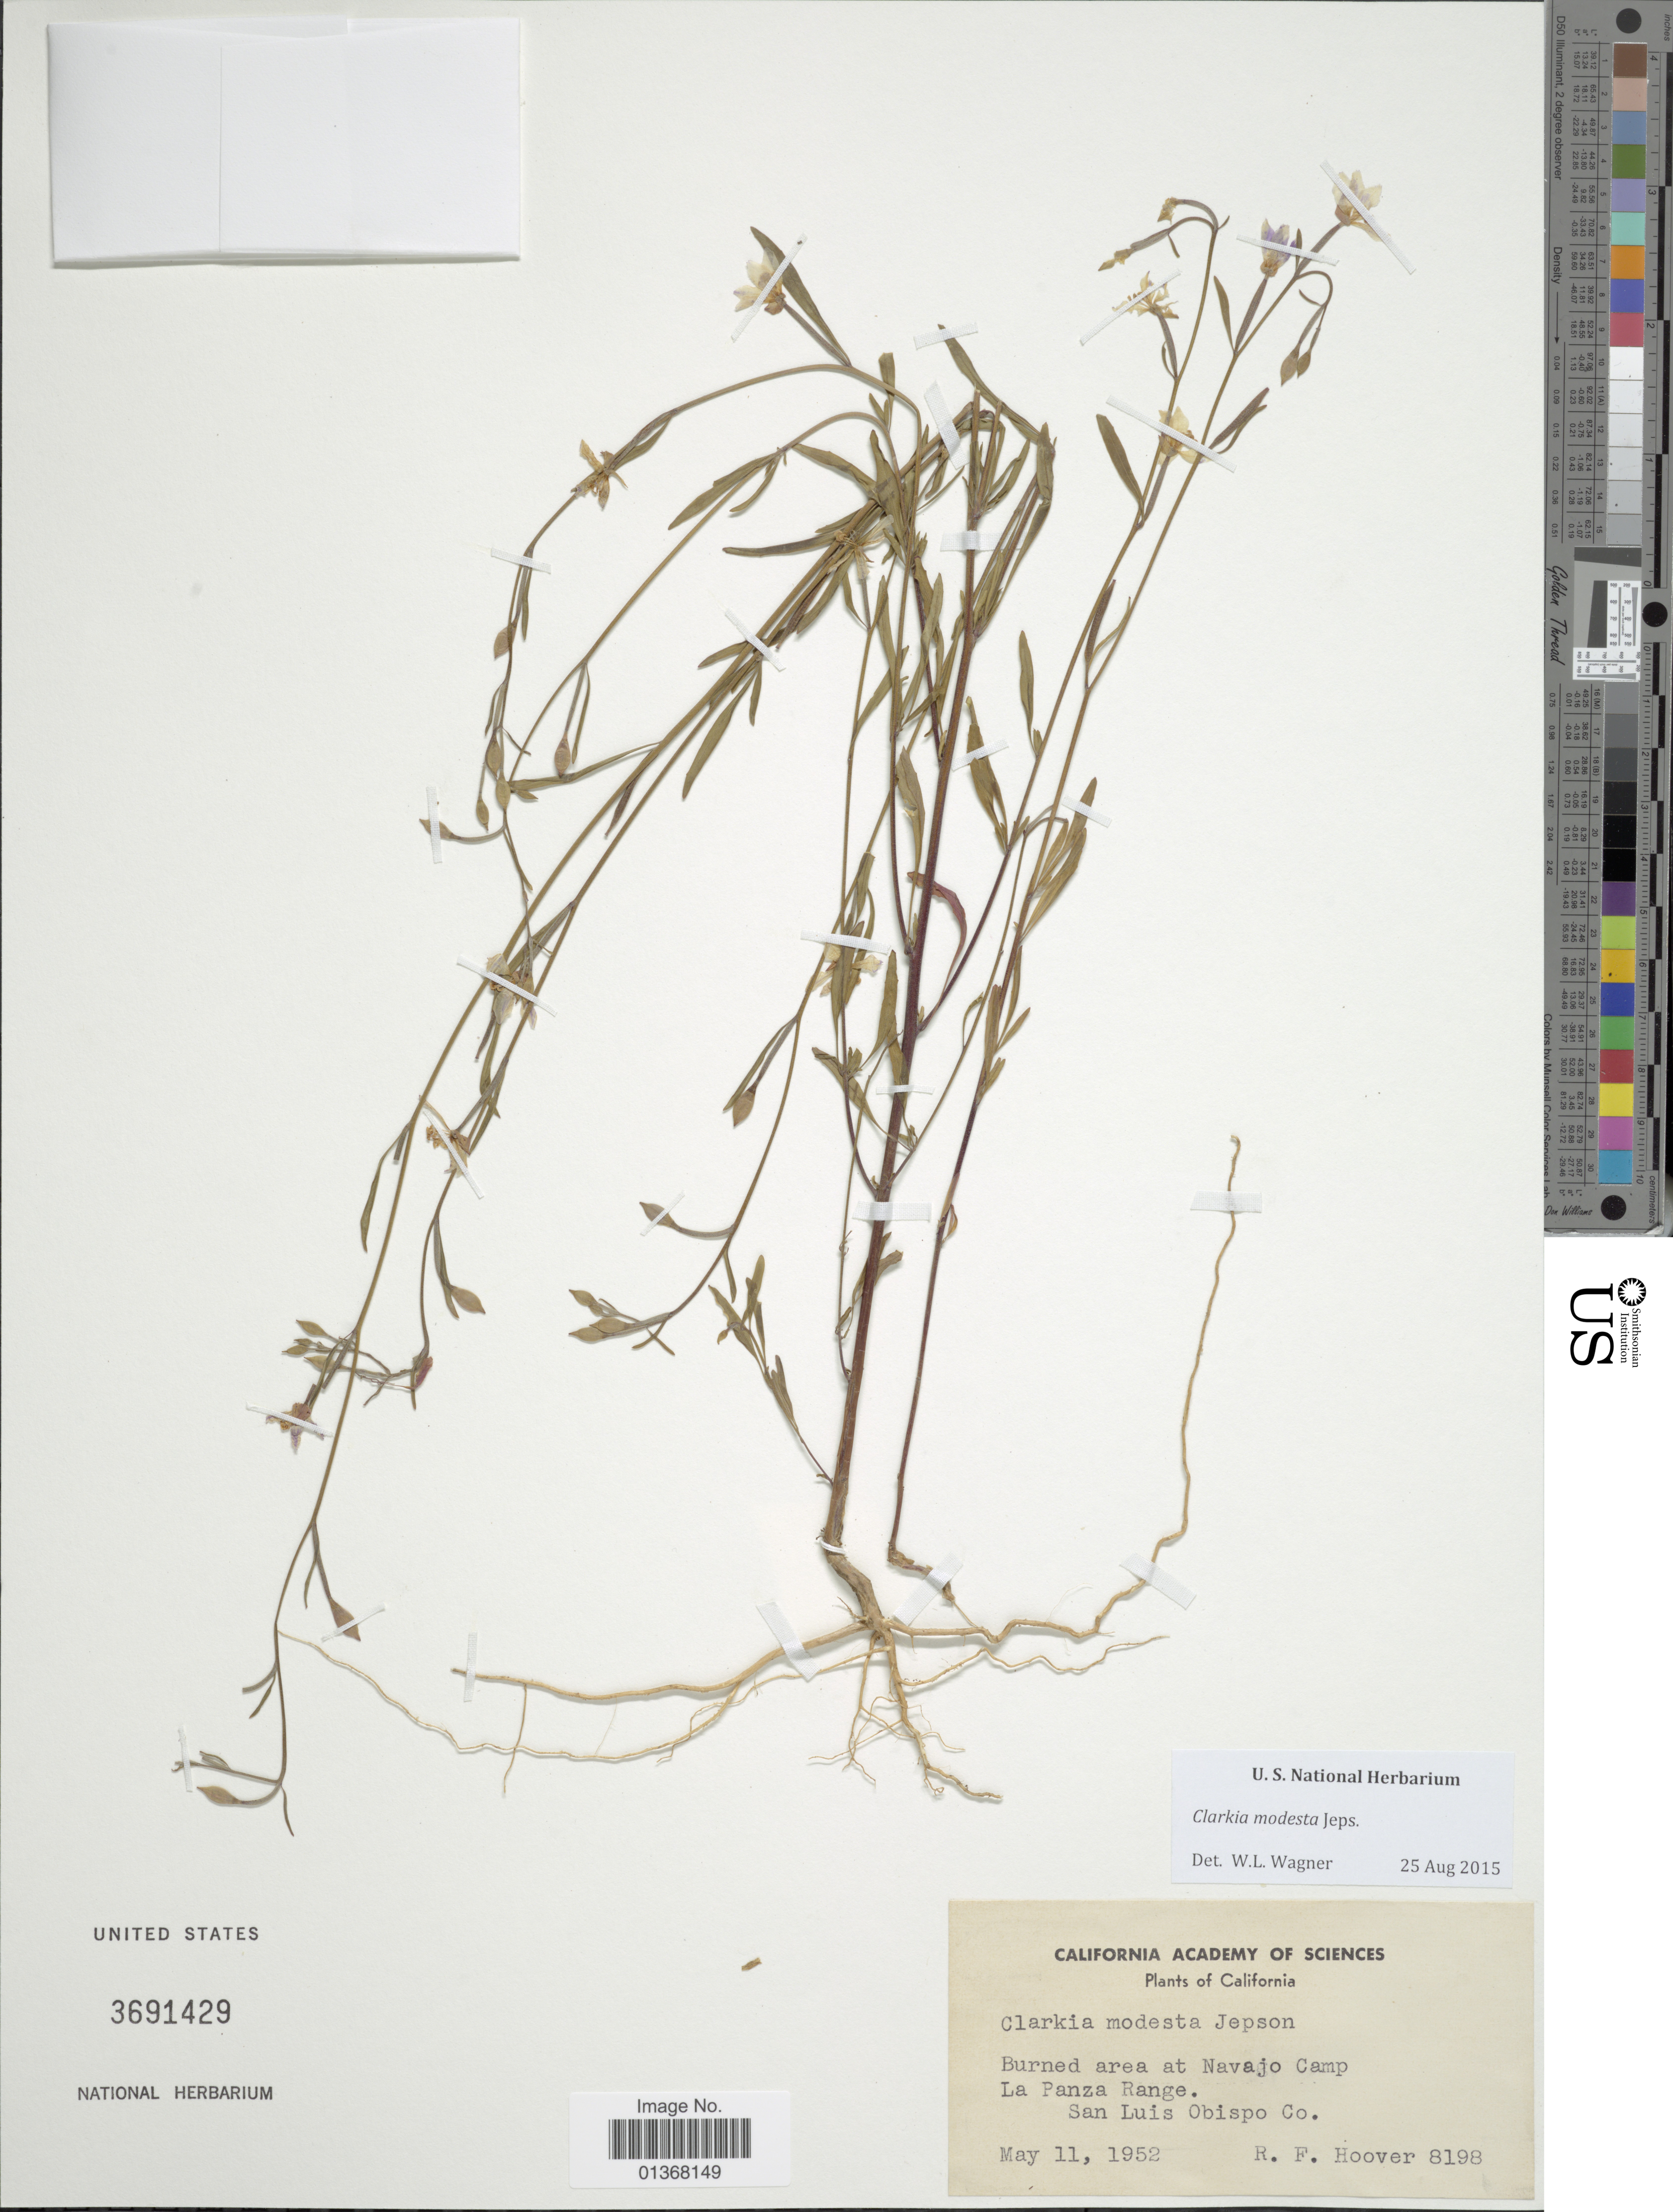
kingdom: Plantae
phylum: Tracheophyta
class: Magnoliopsida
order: Myrtales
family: Onagraceae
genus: Clarkia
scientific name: Clarkia modesta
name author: Jeps.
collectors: R. F. Hoover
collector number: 8198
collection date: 1952-05-11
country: United States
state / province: California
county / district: San Luis Obispo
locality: Burned area at Navajo Camp, La Panza Range, San Luis Obispo Co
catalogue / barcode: US 3691429